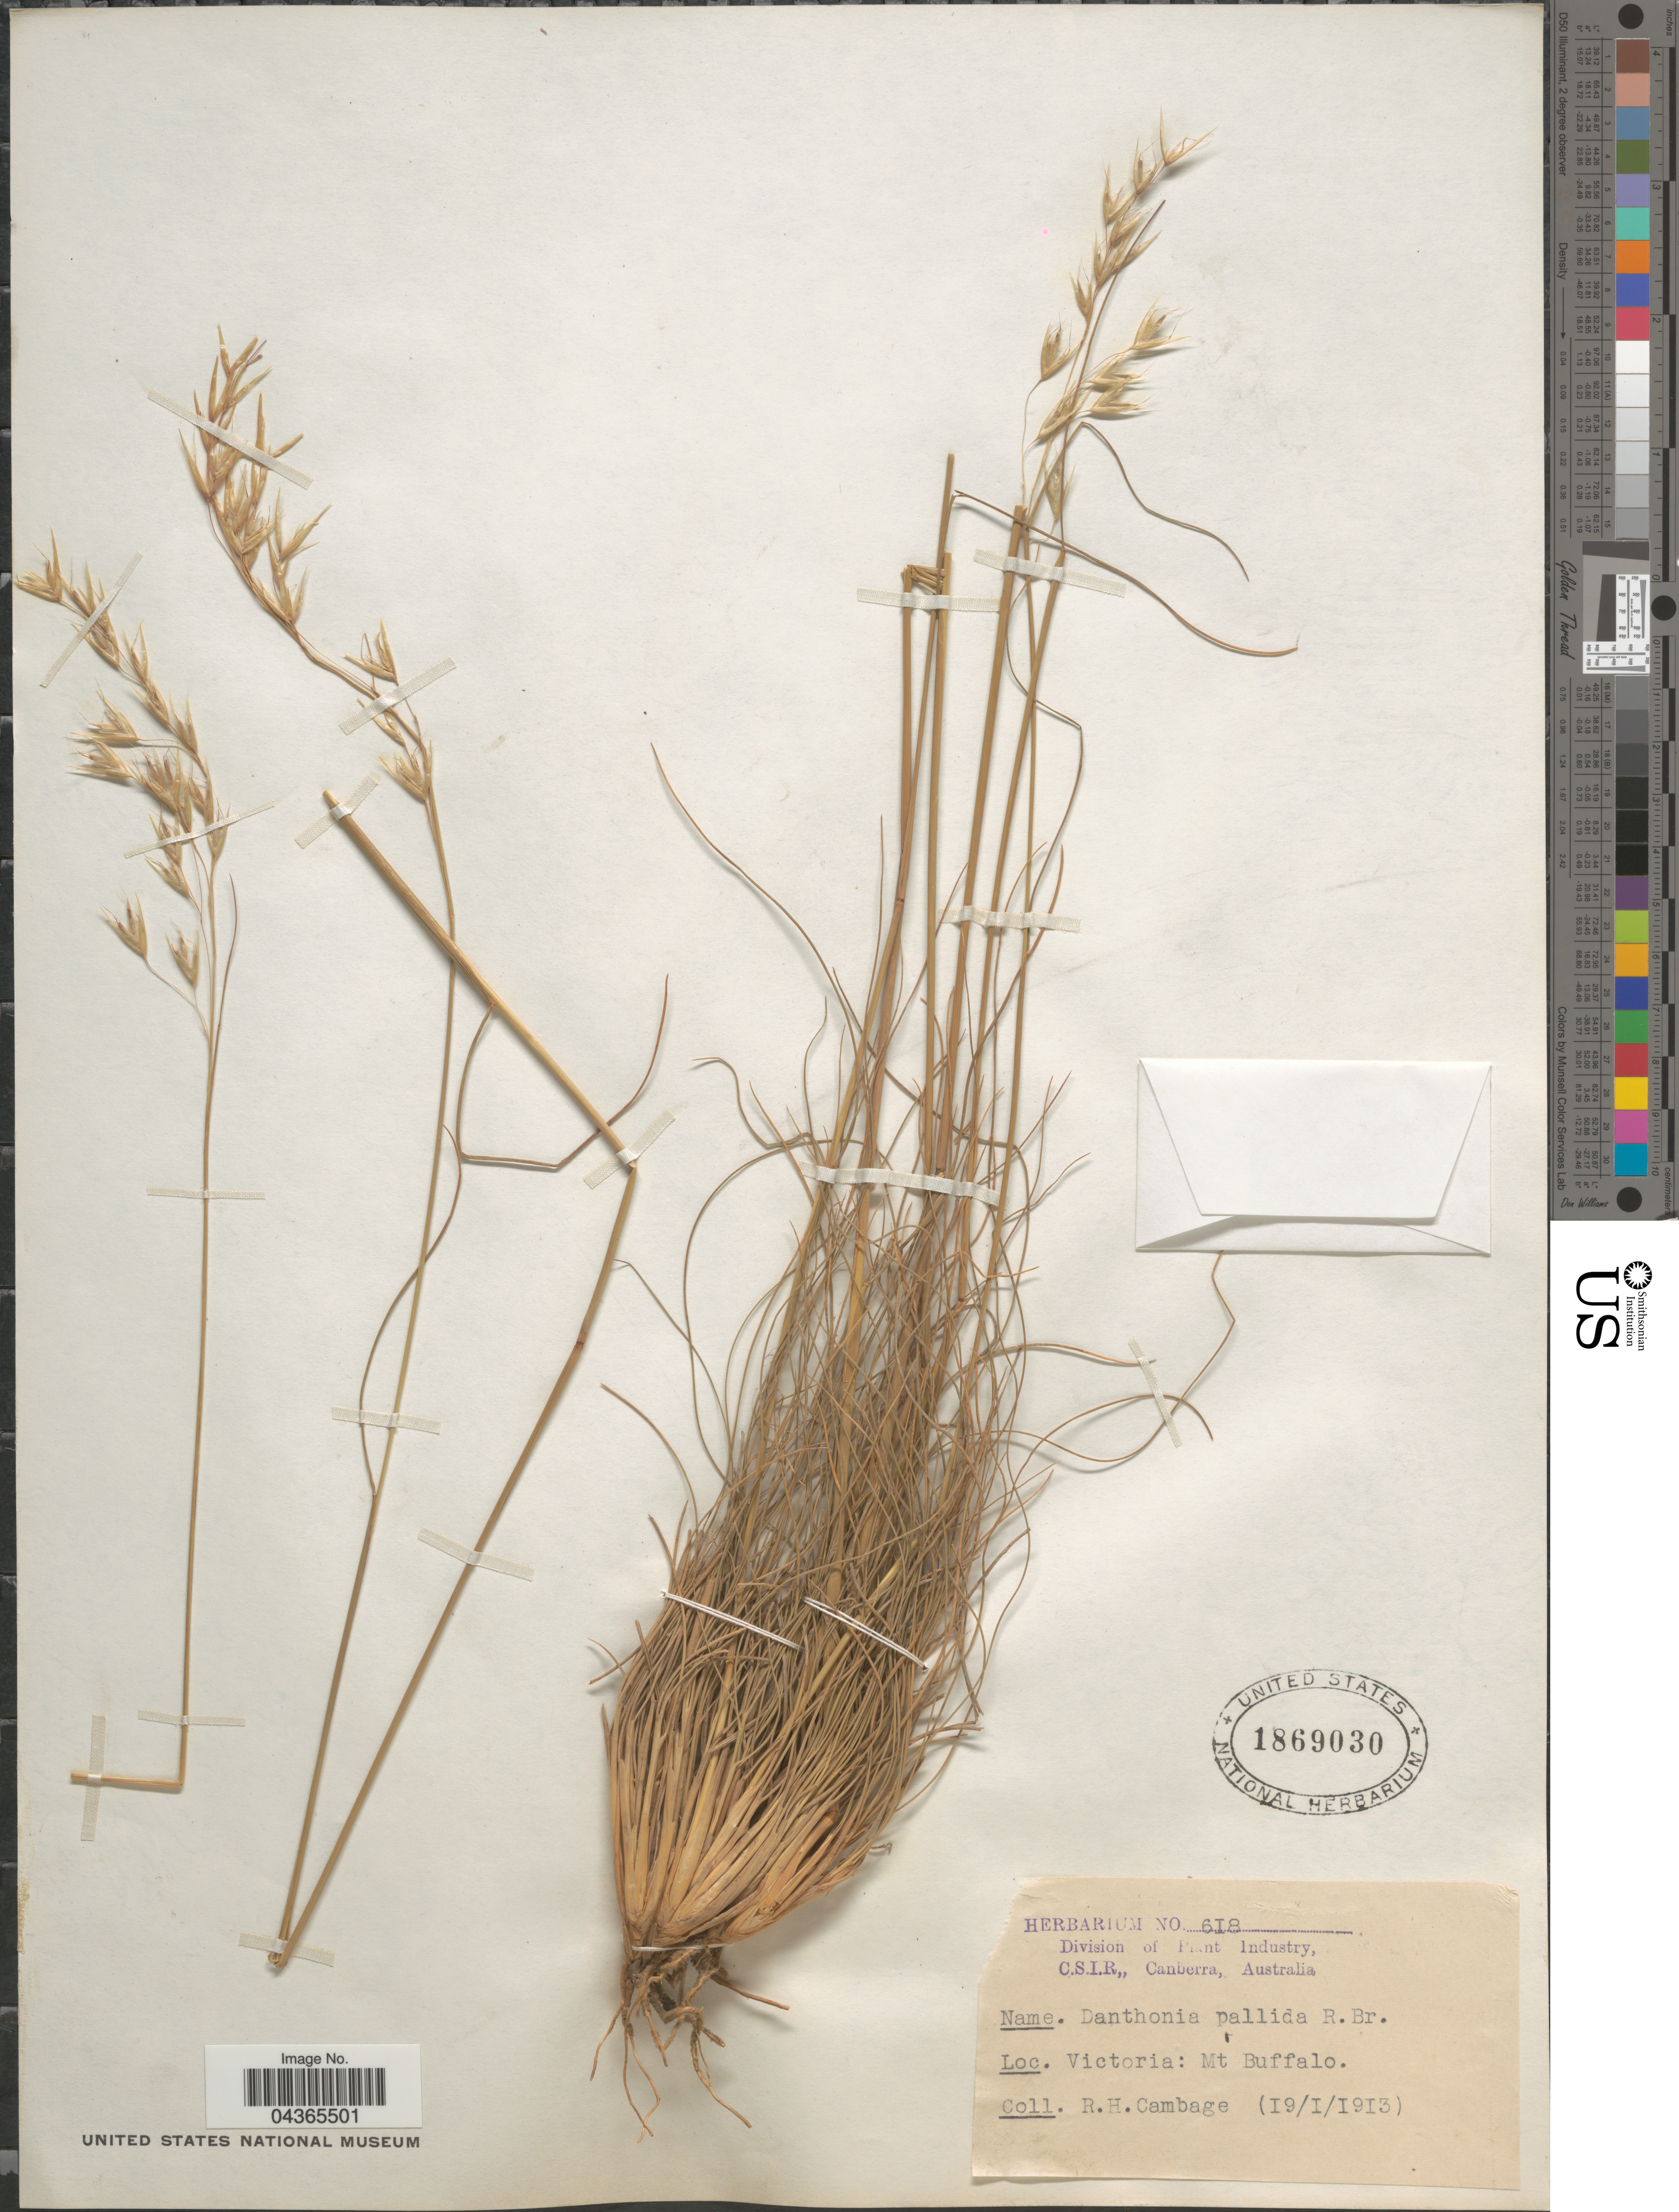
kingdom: Plantae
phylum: Tracheophyta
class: Liliopsida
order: Poales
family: Poaceae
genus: Rytidosperma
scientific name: Rytidosperma pallidum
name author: (R. Br.) A.M. Humphreys & H.P. Linder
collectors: R. Cambage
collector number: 618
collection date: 1913-01-19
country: Australia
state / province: Victoria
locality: Victoria: Mt Buffalo.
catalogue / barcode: US 1869030